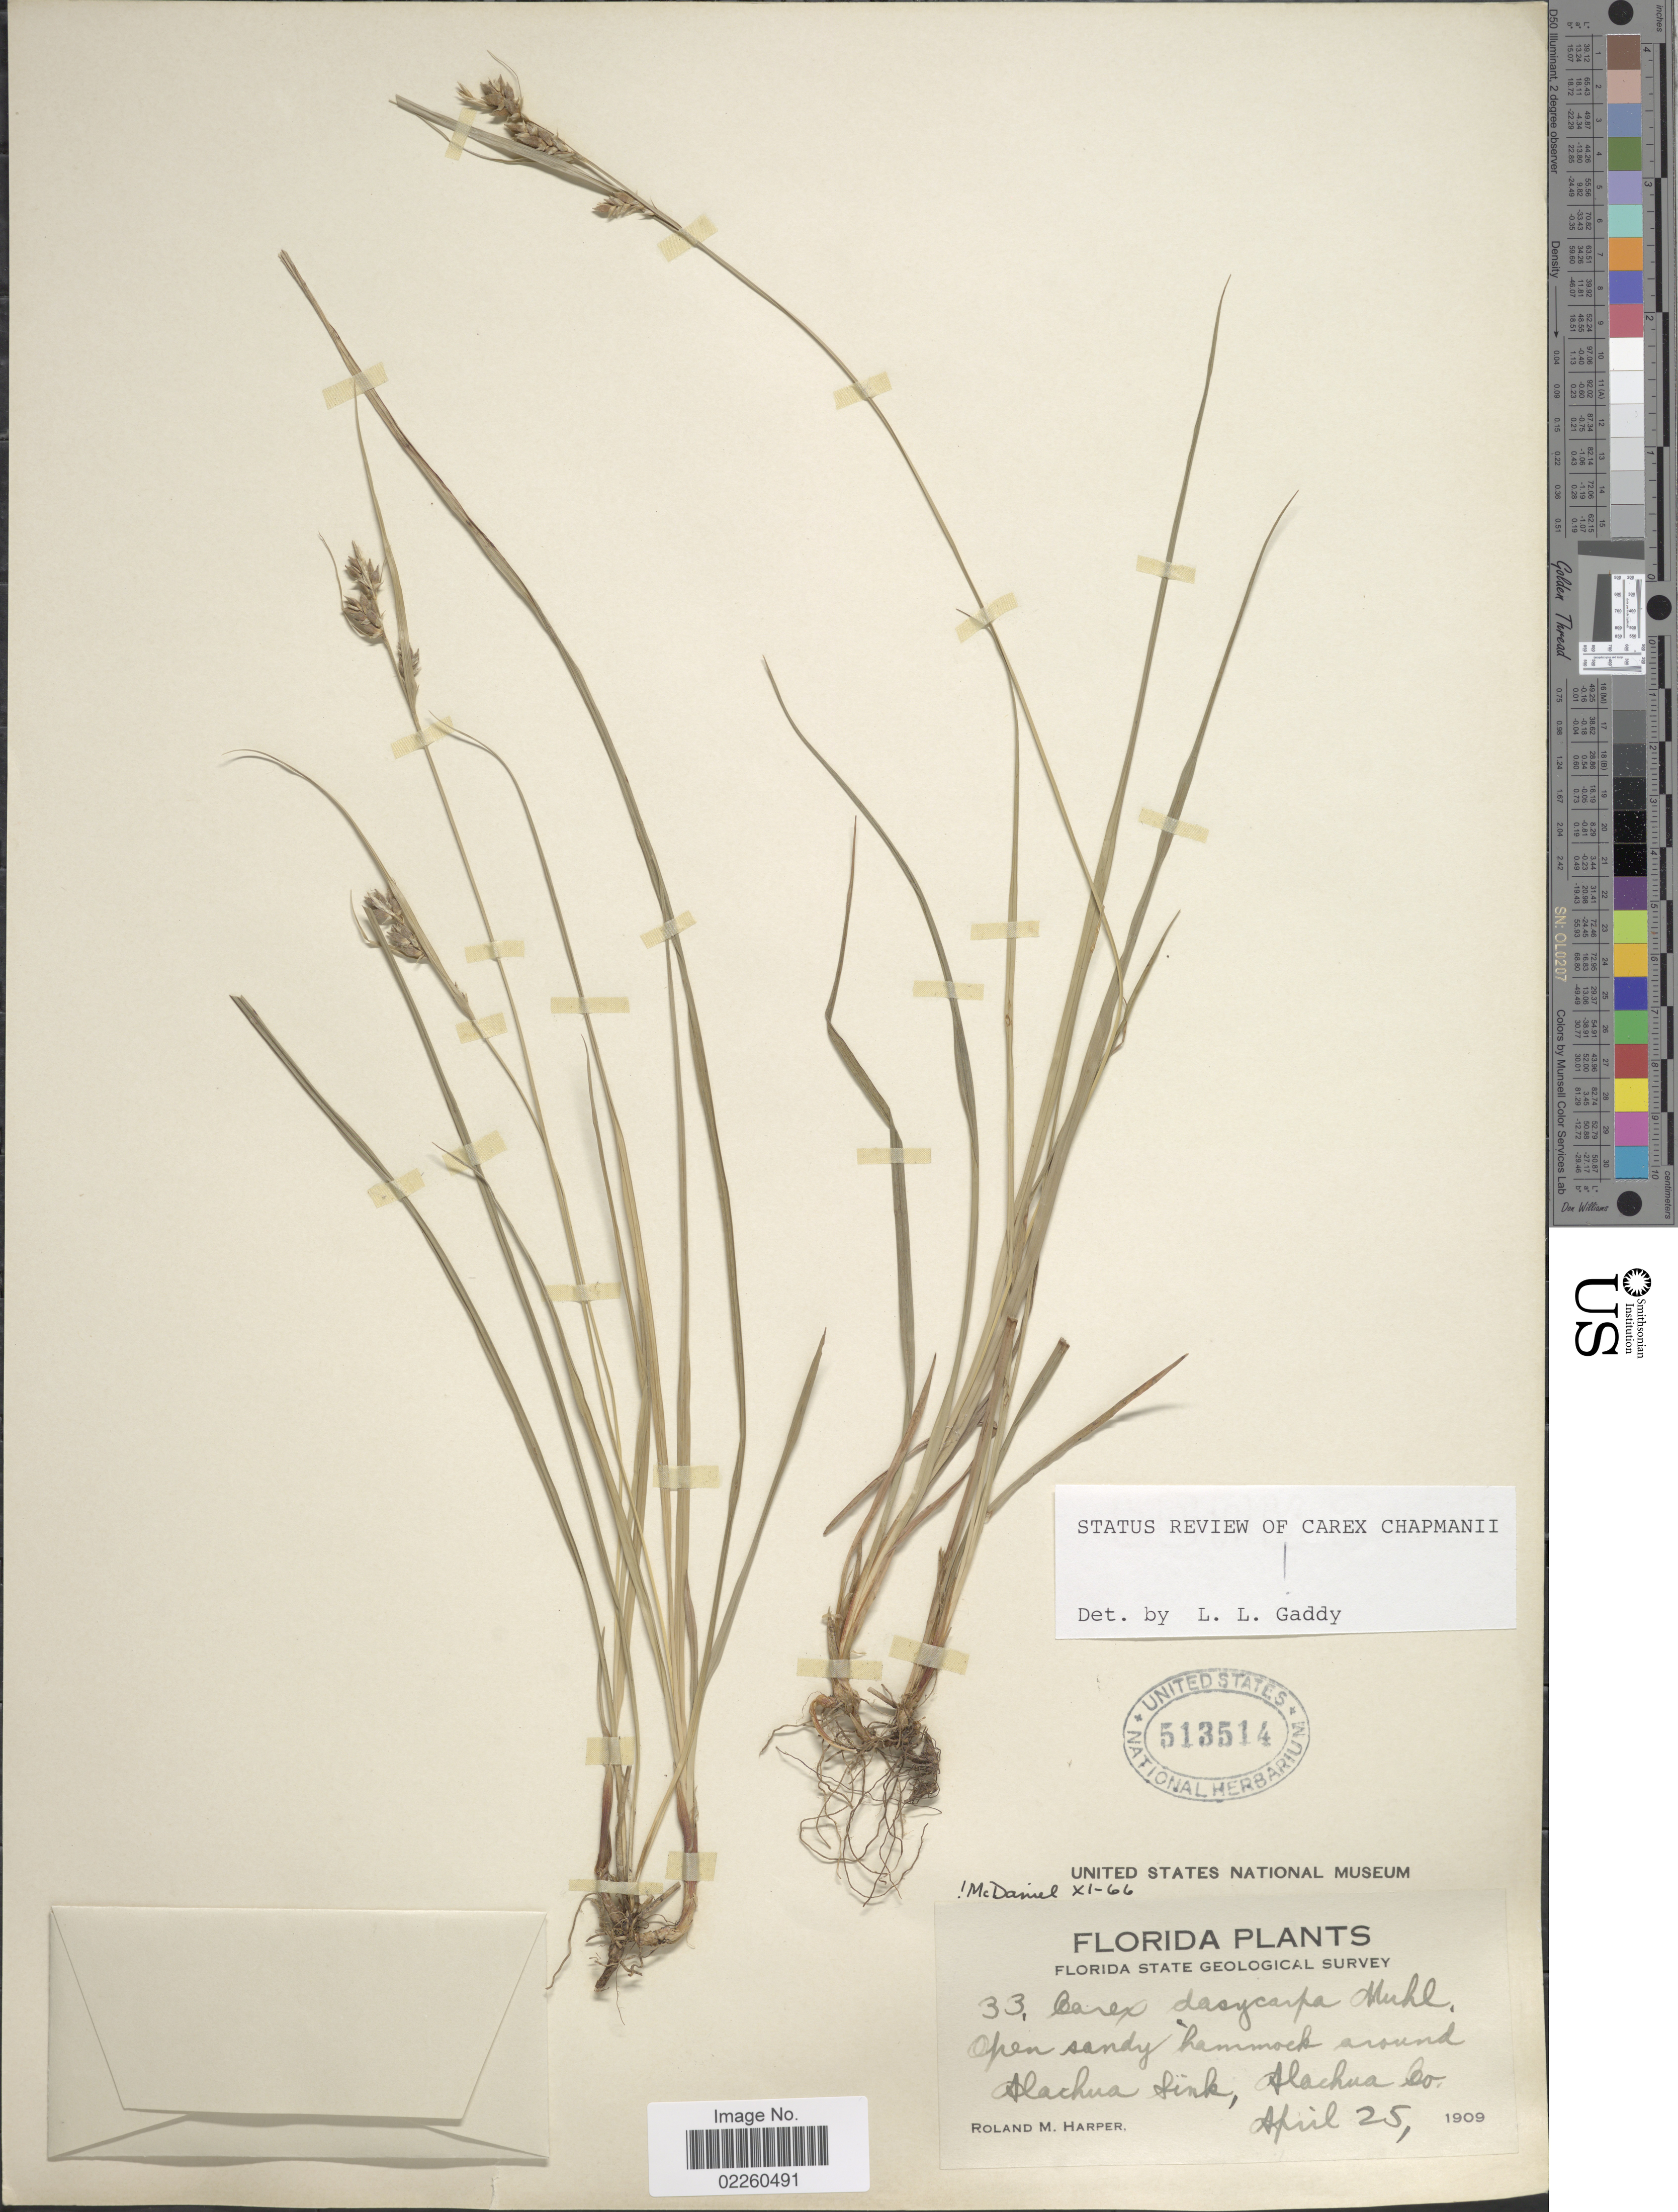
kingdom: Plantae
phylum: Tracheophyta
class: Liliopsida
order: Poales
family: Cyperaceae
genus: Carex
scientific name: Carex dasycarpa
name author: Muhl.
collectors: R. M. Harper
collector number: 33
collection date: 1909-04-25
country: United States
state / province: Florida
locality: Open sandy hammock around Alachna fink, Alachna Co.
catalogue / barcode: US 513514